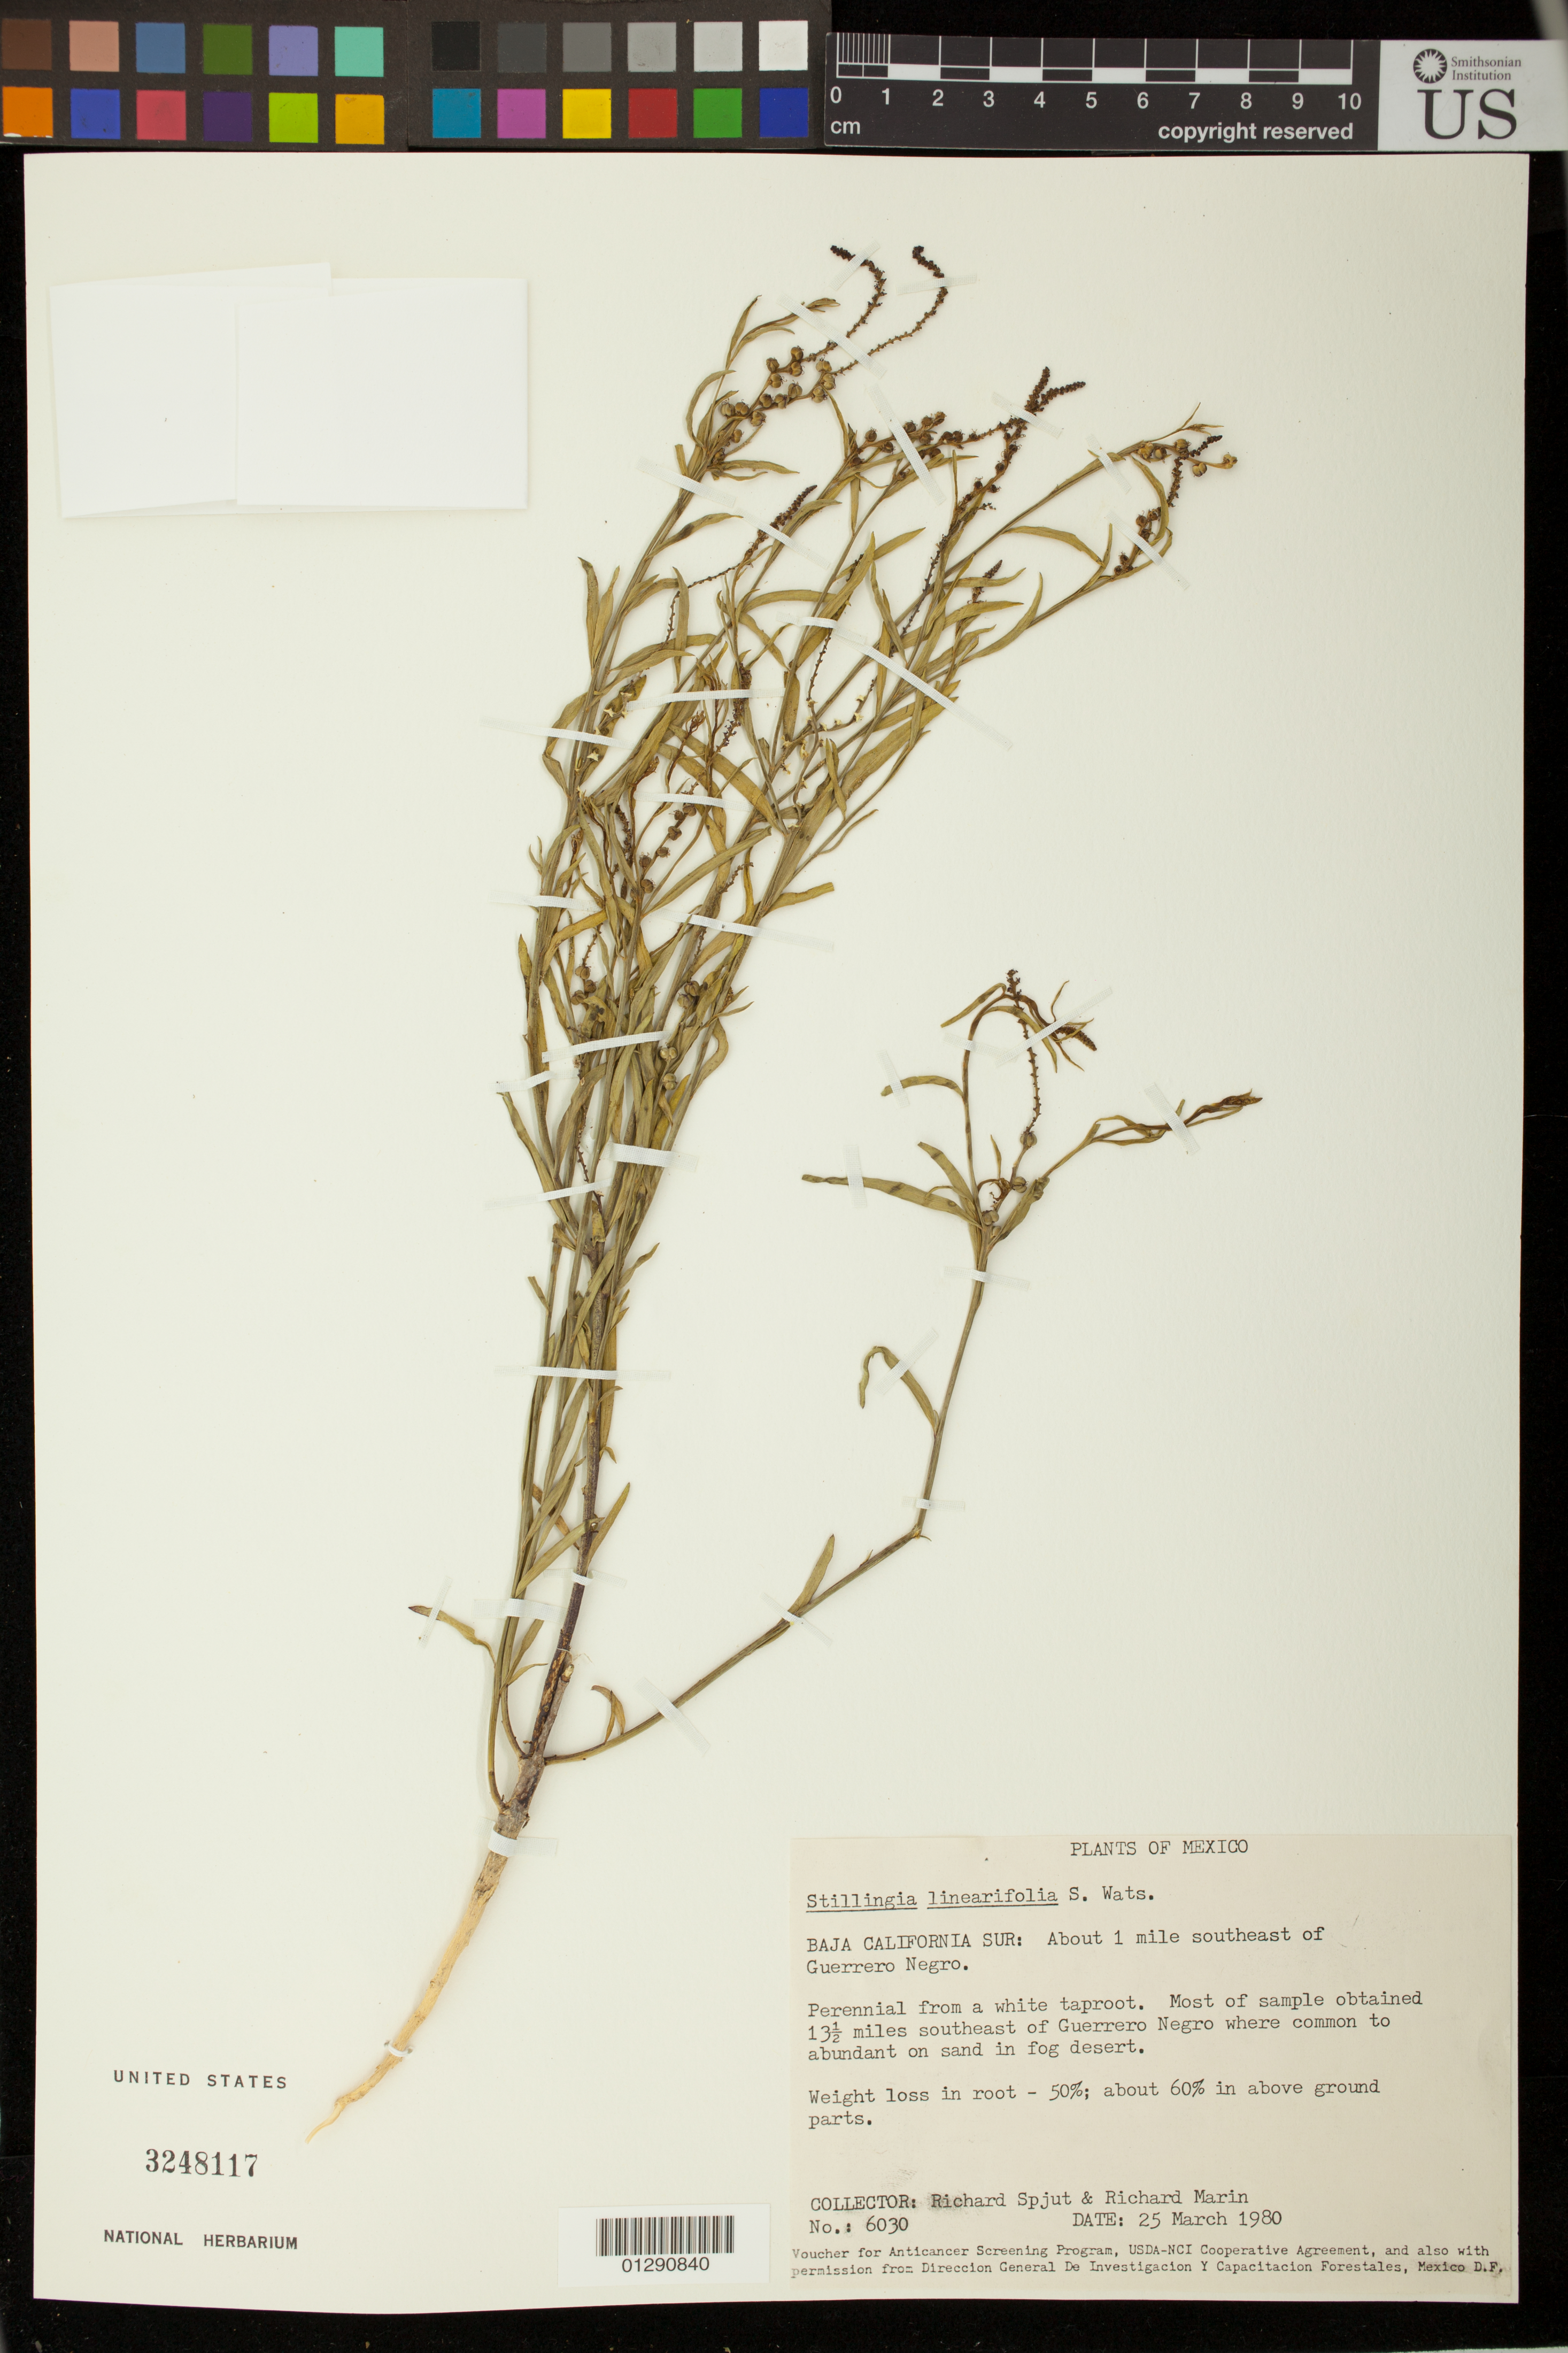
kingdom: Plantae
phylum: Tracheophyta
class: Magnoliopsida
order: Malpighiales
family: Euphorbiaceae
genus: Stillingia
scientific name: Stillingia linearifolia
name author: S. Watson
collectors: R. Spjut & R. Williams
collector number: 6030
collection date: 1980-03-25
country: Mexico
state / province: Baja California Sur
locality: About 1 mile southeast of Guerrero Negro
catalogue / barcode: US 3248117